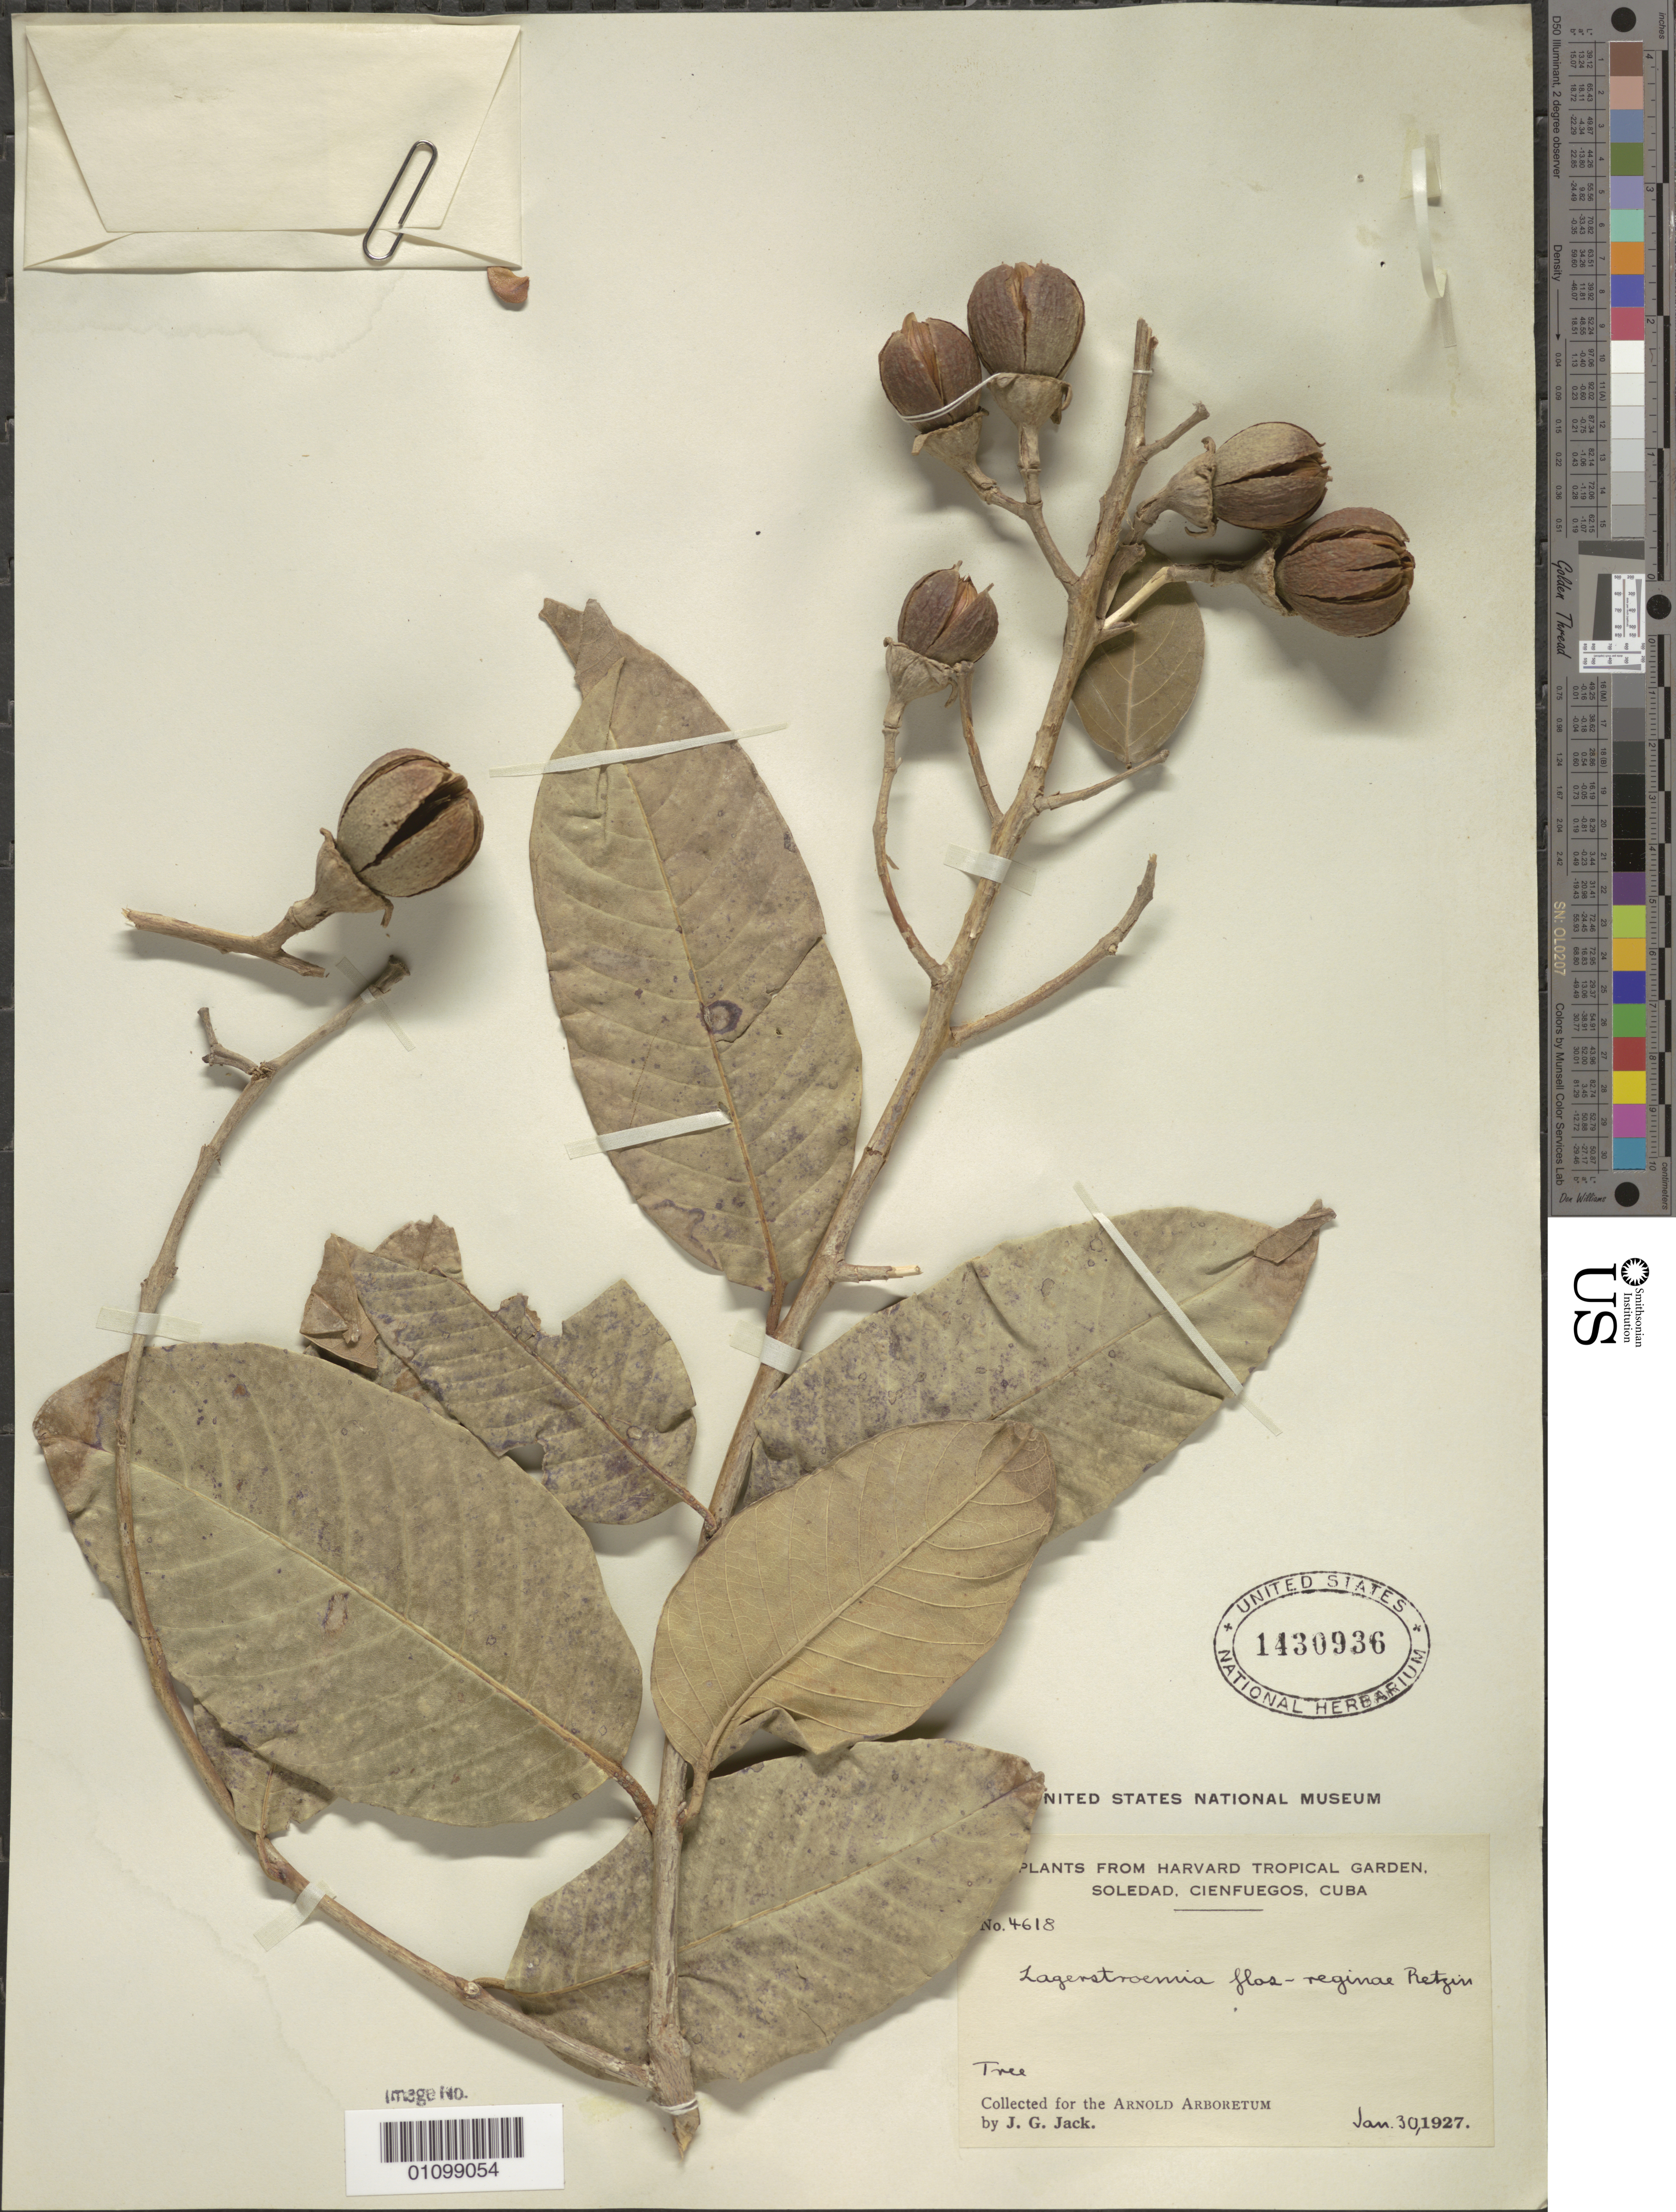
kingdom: Plantae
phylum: Tracheophyta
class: Magnoliopsida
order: Myrtales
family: Lythraceae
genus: Lagerstroemia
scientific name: Lagerstroemia speciosa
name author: (L.) Pers.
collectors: J. G. Jack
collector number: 4618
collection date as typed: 30 Jan 1927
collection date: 1927-01-30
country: Cuba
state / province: Cienfuegos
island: Cuba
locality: Soledad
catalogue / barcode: US 1099054